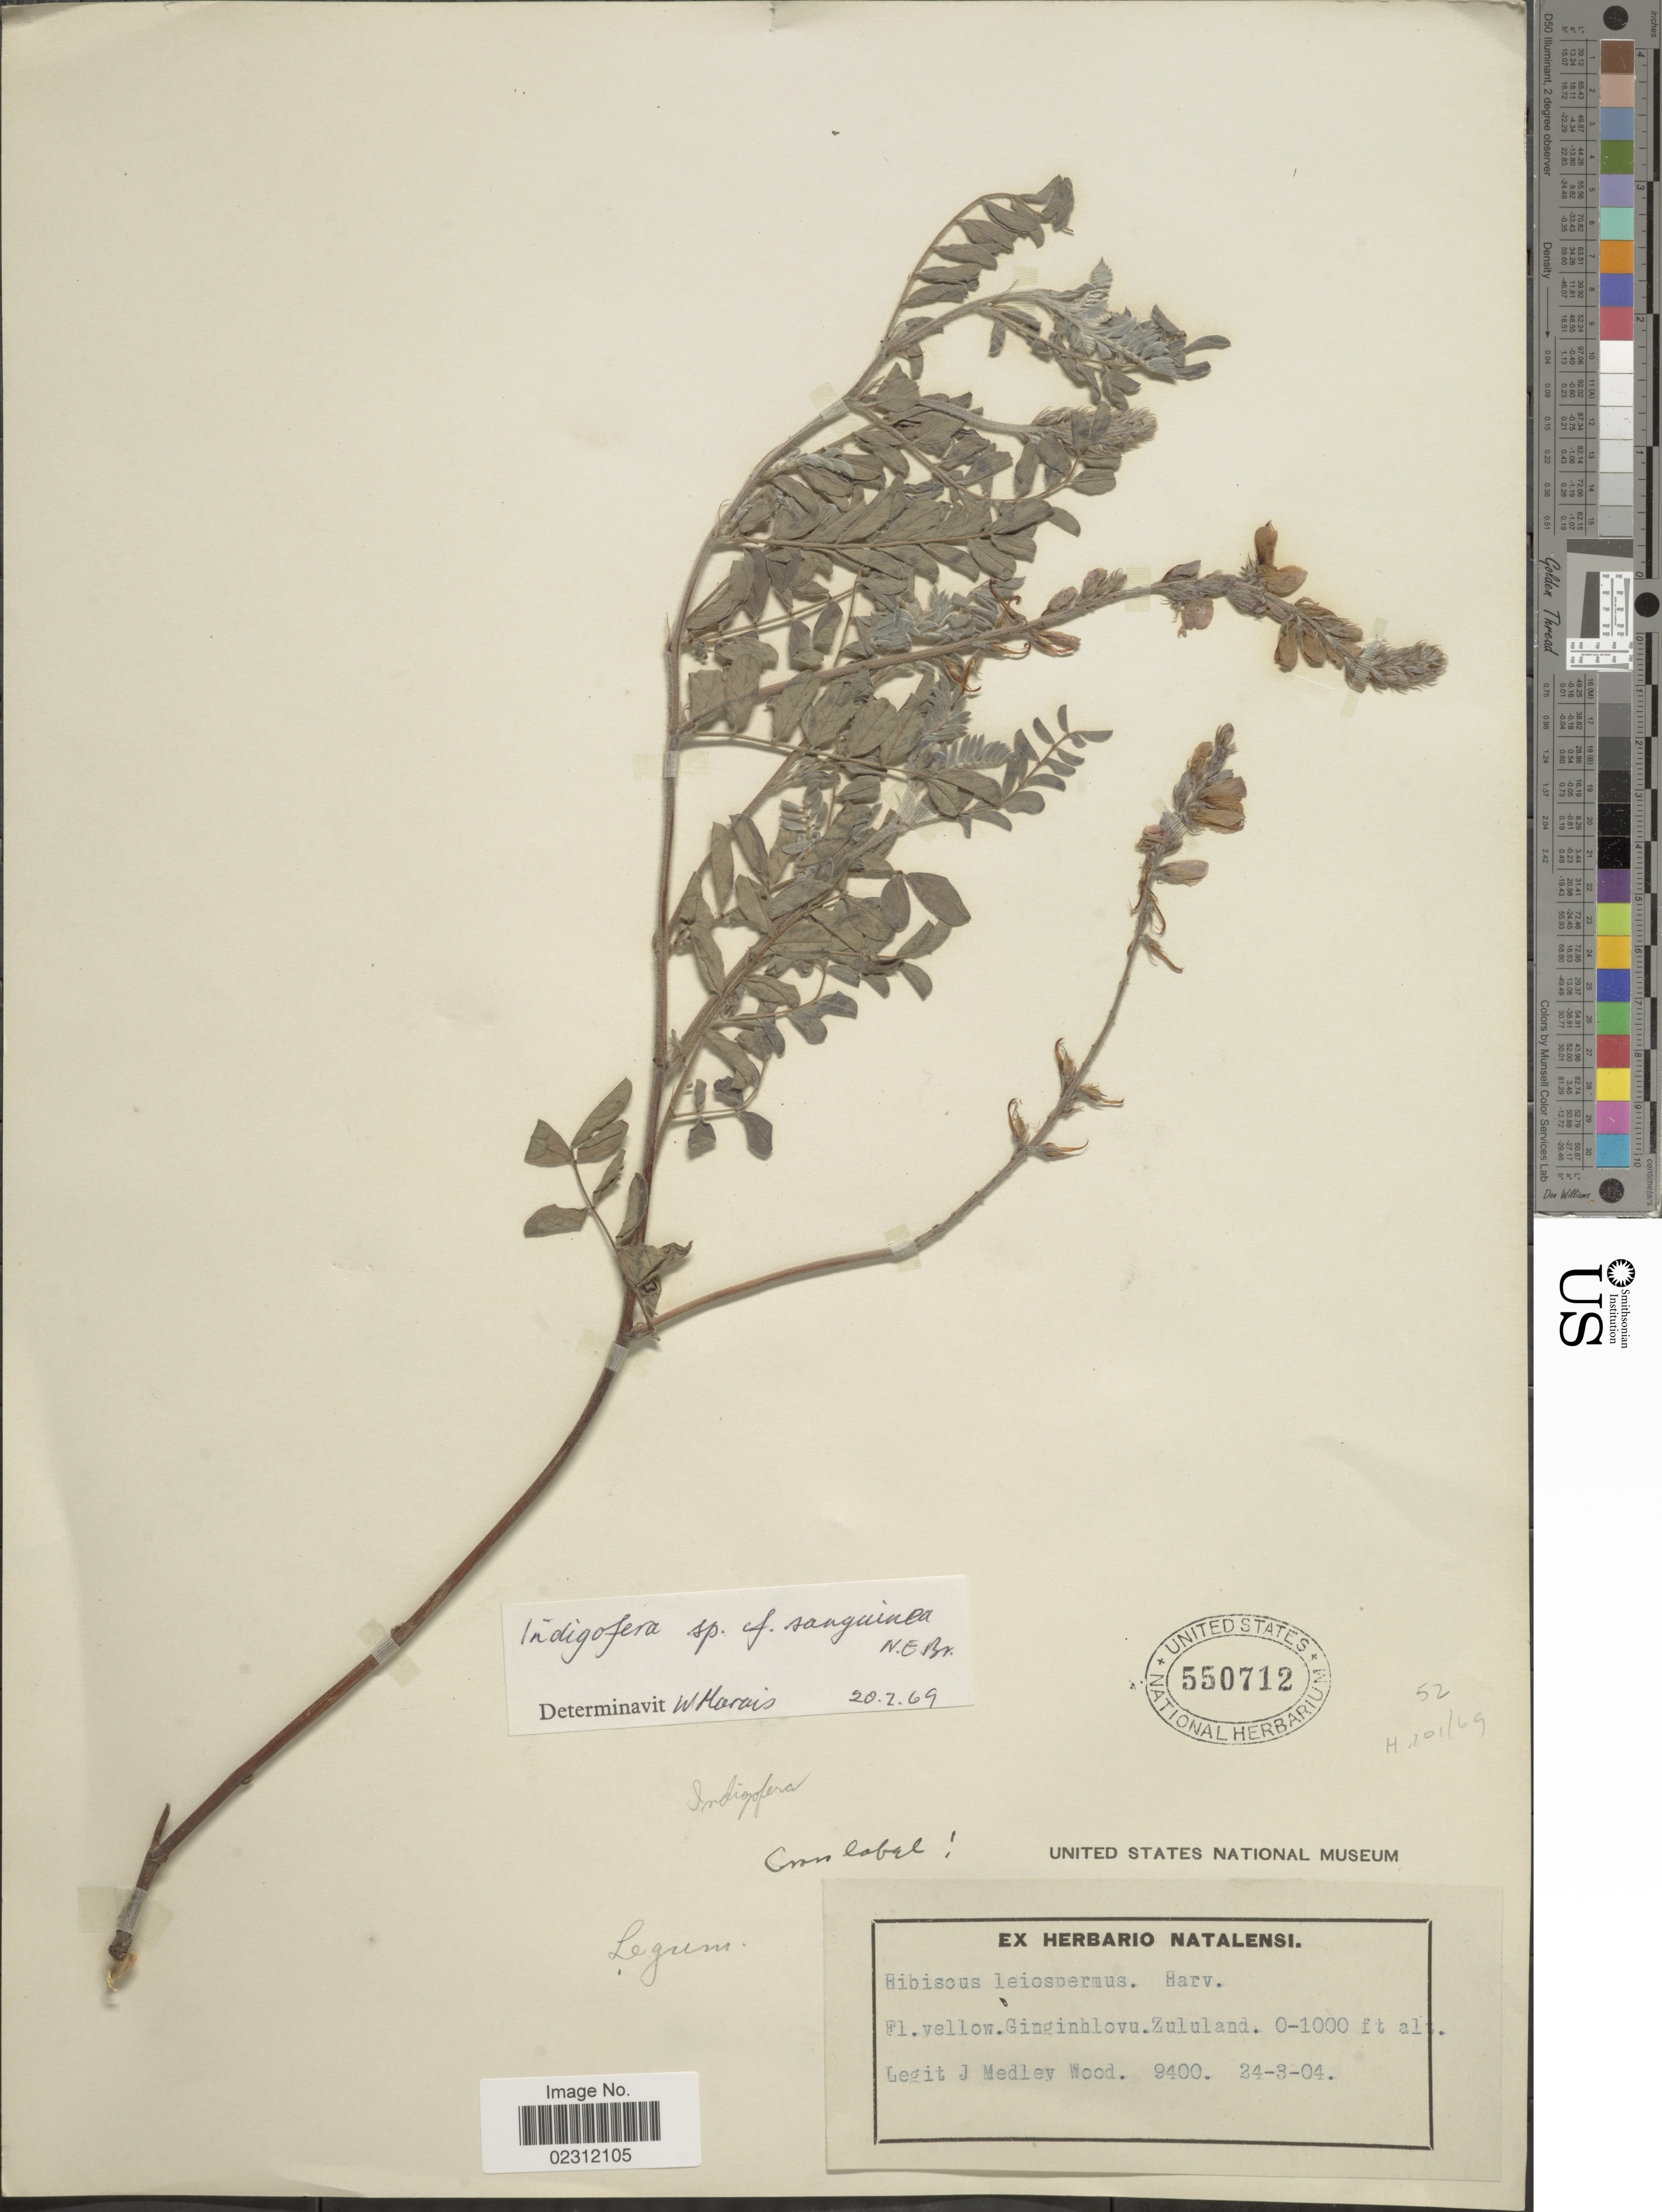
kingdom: Plantae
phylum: Tracheophyta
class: Magnoliopsida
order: Fabales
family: Fabaceae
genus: Indigofera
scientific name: Indigofera sanguinea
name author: N.E. Br.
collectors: J. Medley Wood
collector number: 9400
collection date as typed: Transcribed d/m/y: 24/3/4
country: South Africa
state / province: KwaZulu-Natal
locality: Ginginhlovu, Zululand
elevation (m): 0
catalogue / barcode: US 550712